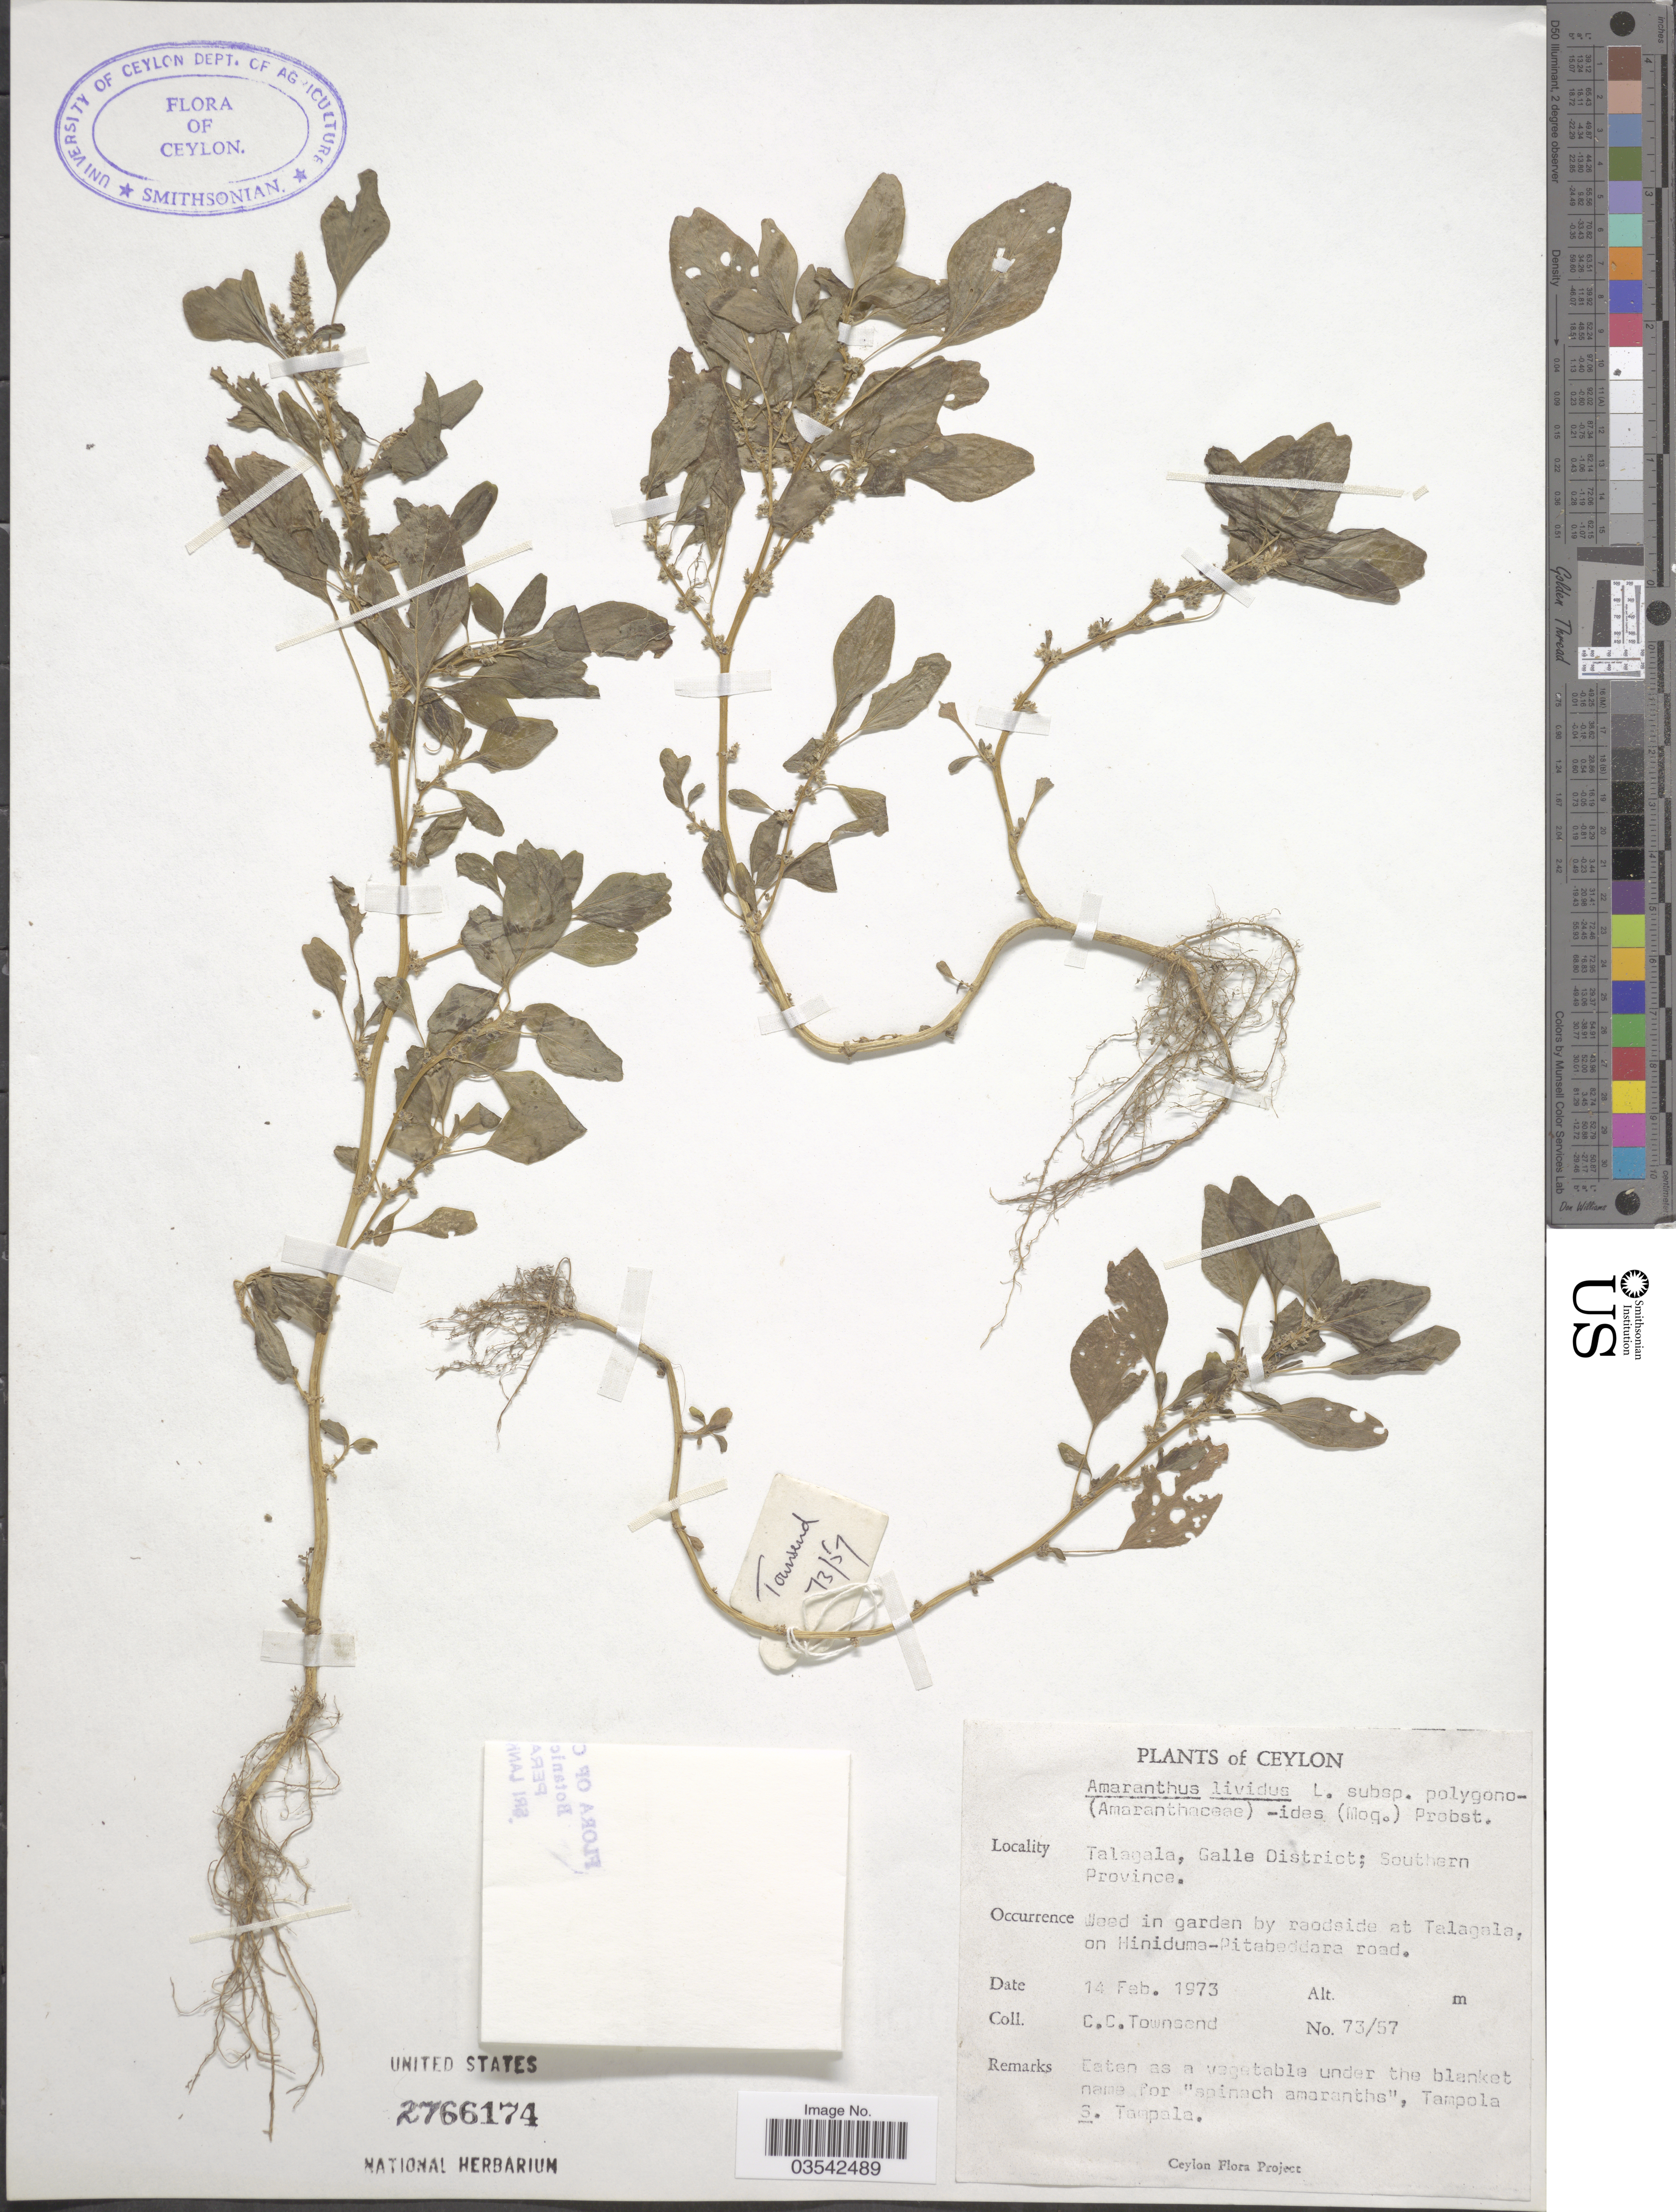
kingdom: Plantae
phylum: Tracheophyta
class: Magnoliopsida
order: Caryophyllales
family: Amaranthaceae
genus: Amaranthus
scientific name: Amaranthus lividus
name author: L.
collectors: C. C. Townsend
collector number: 73/57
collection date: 1973-02-14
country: Sri Lanka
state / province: Southern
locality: Ceylon. Talagala, Galle District. Weed in garden by roadside at Talagala, on Hiniduma-Pitabeddara road.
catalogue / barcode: US 2766174